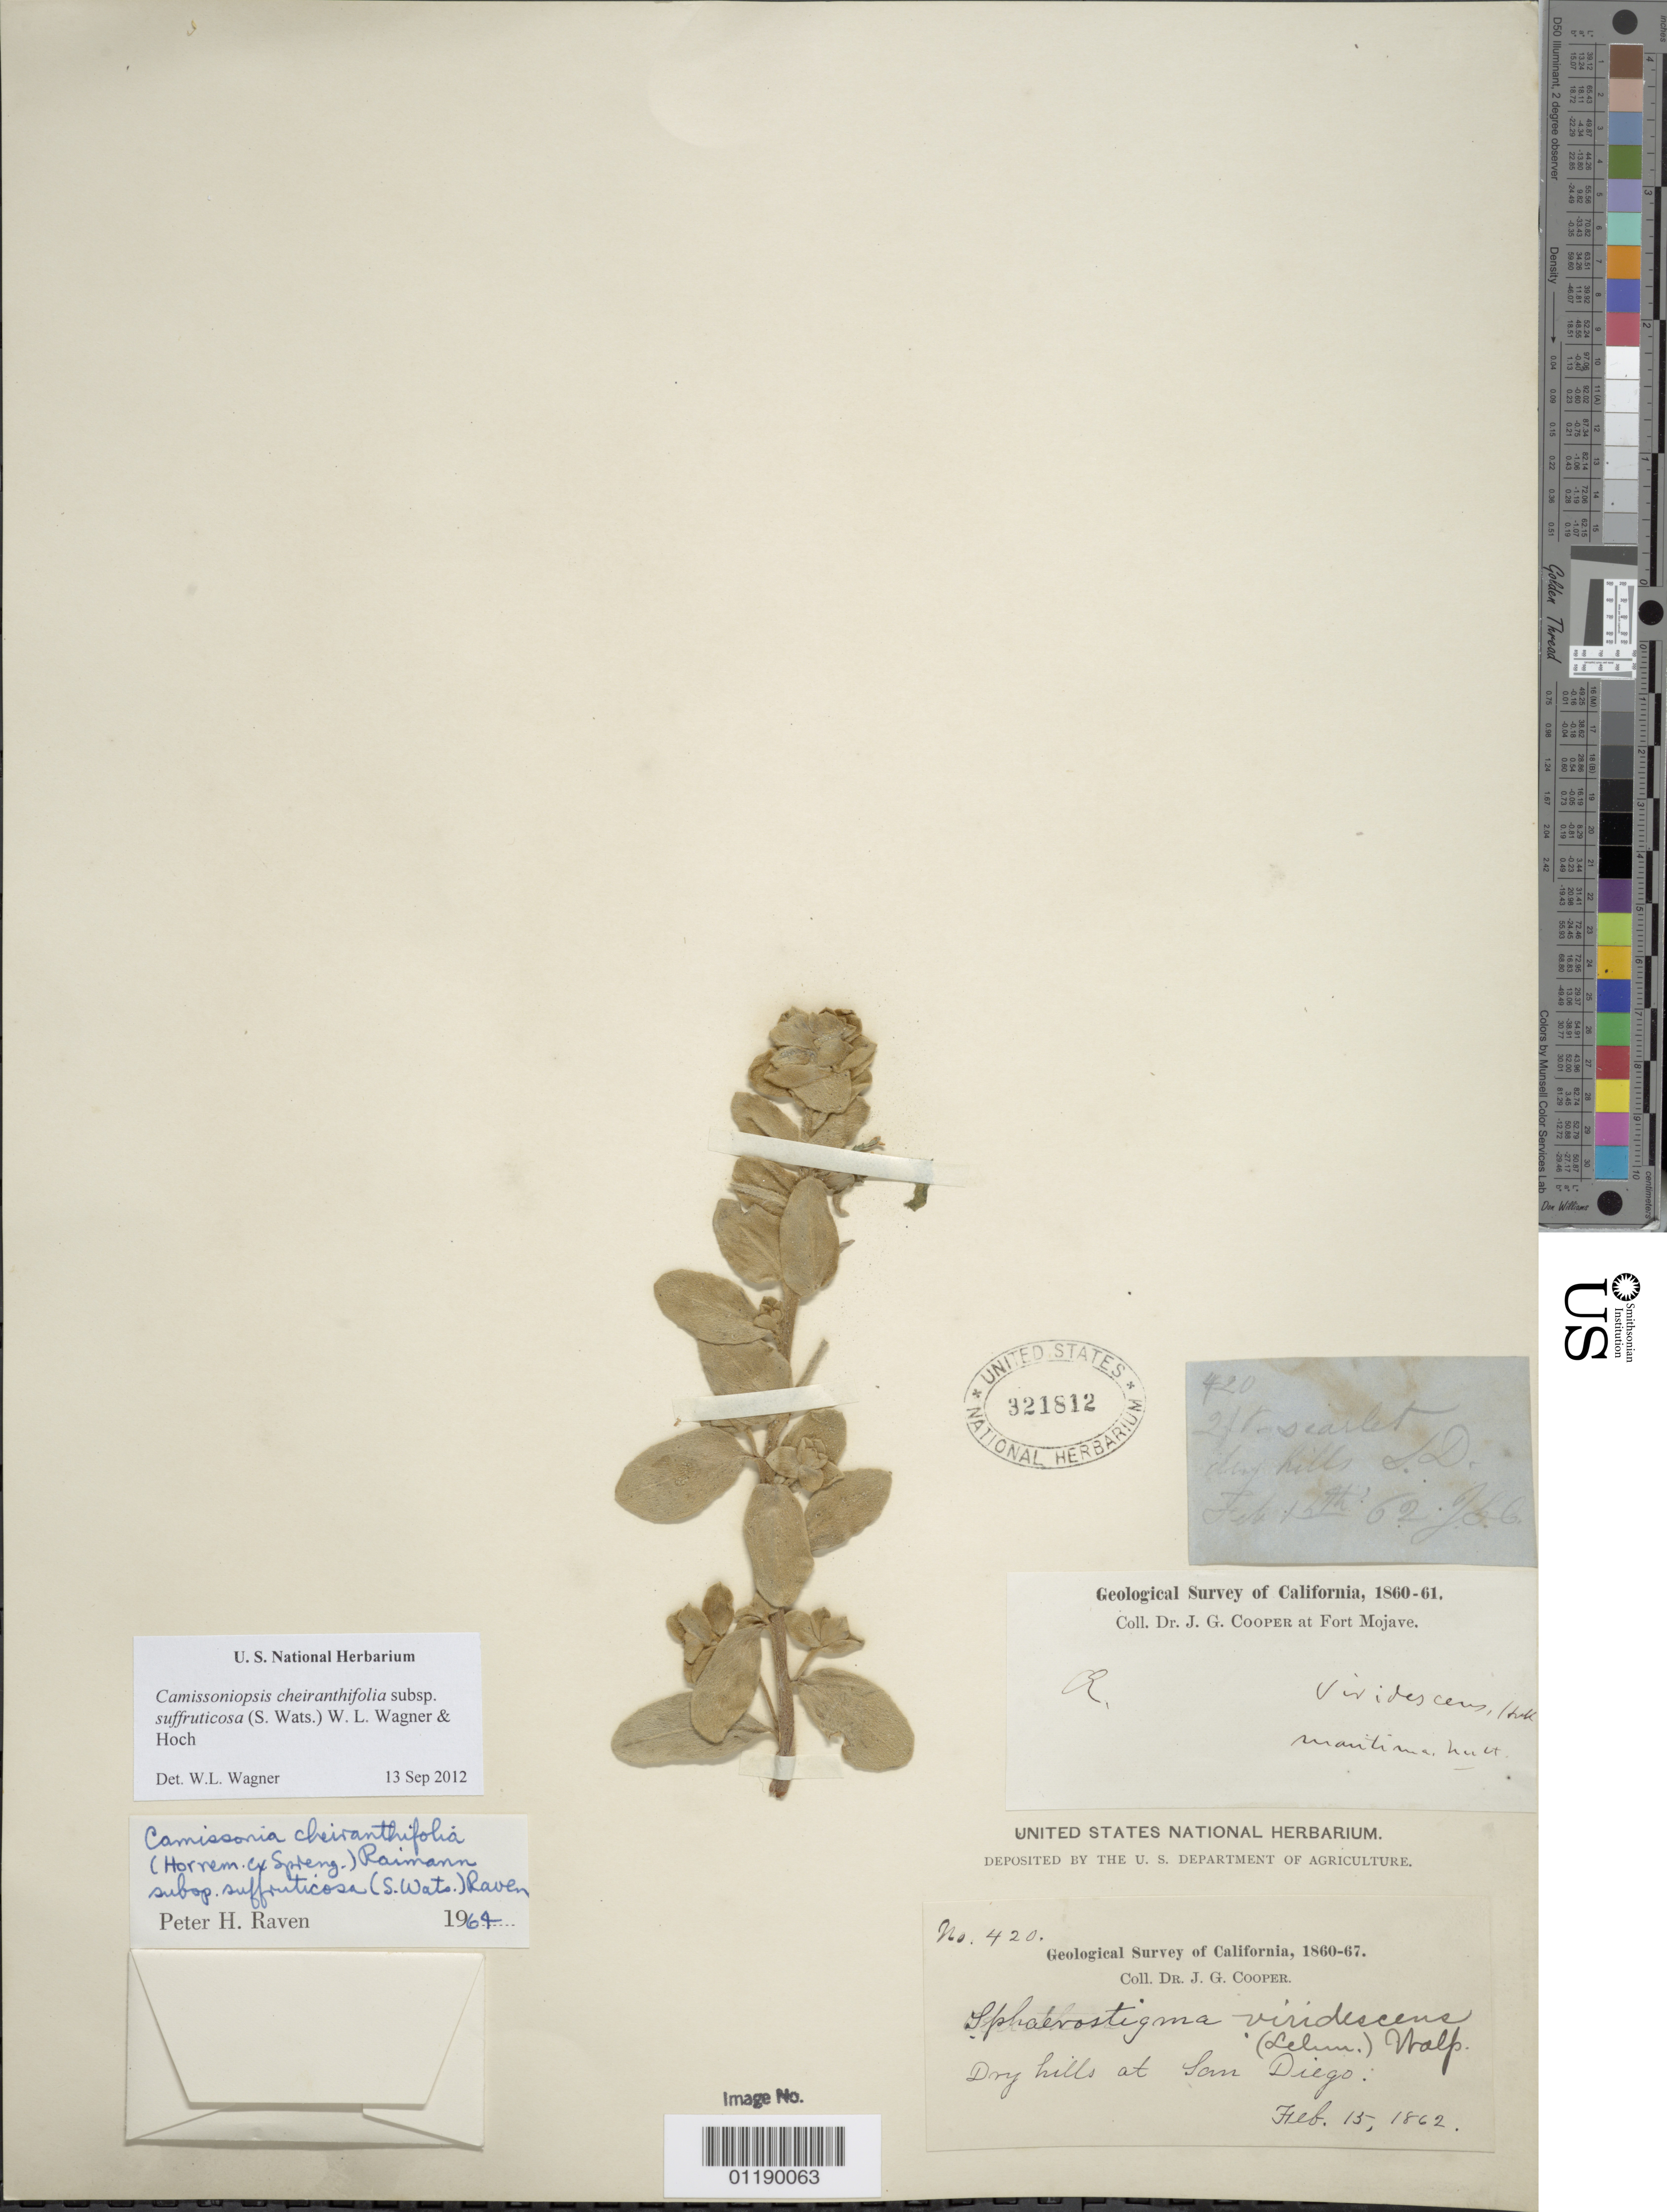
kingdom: Plantae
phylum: Tracheophyta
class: Magnoliopsida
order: Myrtales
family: Onagraceae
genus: Camissoniopsis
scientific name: Camissoniopsis cheiranthifolia subsp. suffruticosa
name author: (S. Watson) W.L. Wagner & Hoch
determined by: Wagner, W. L., (BOT), Smithsonian Institution - National Museum of Natural History (UNITED STATES)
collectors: J. G. Cooper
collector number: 420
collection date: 1862-02-15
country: United States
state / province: California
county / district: San Diego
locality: San Diego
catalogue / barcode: US 321812